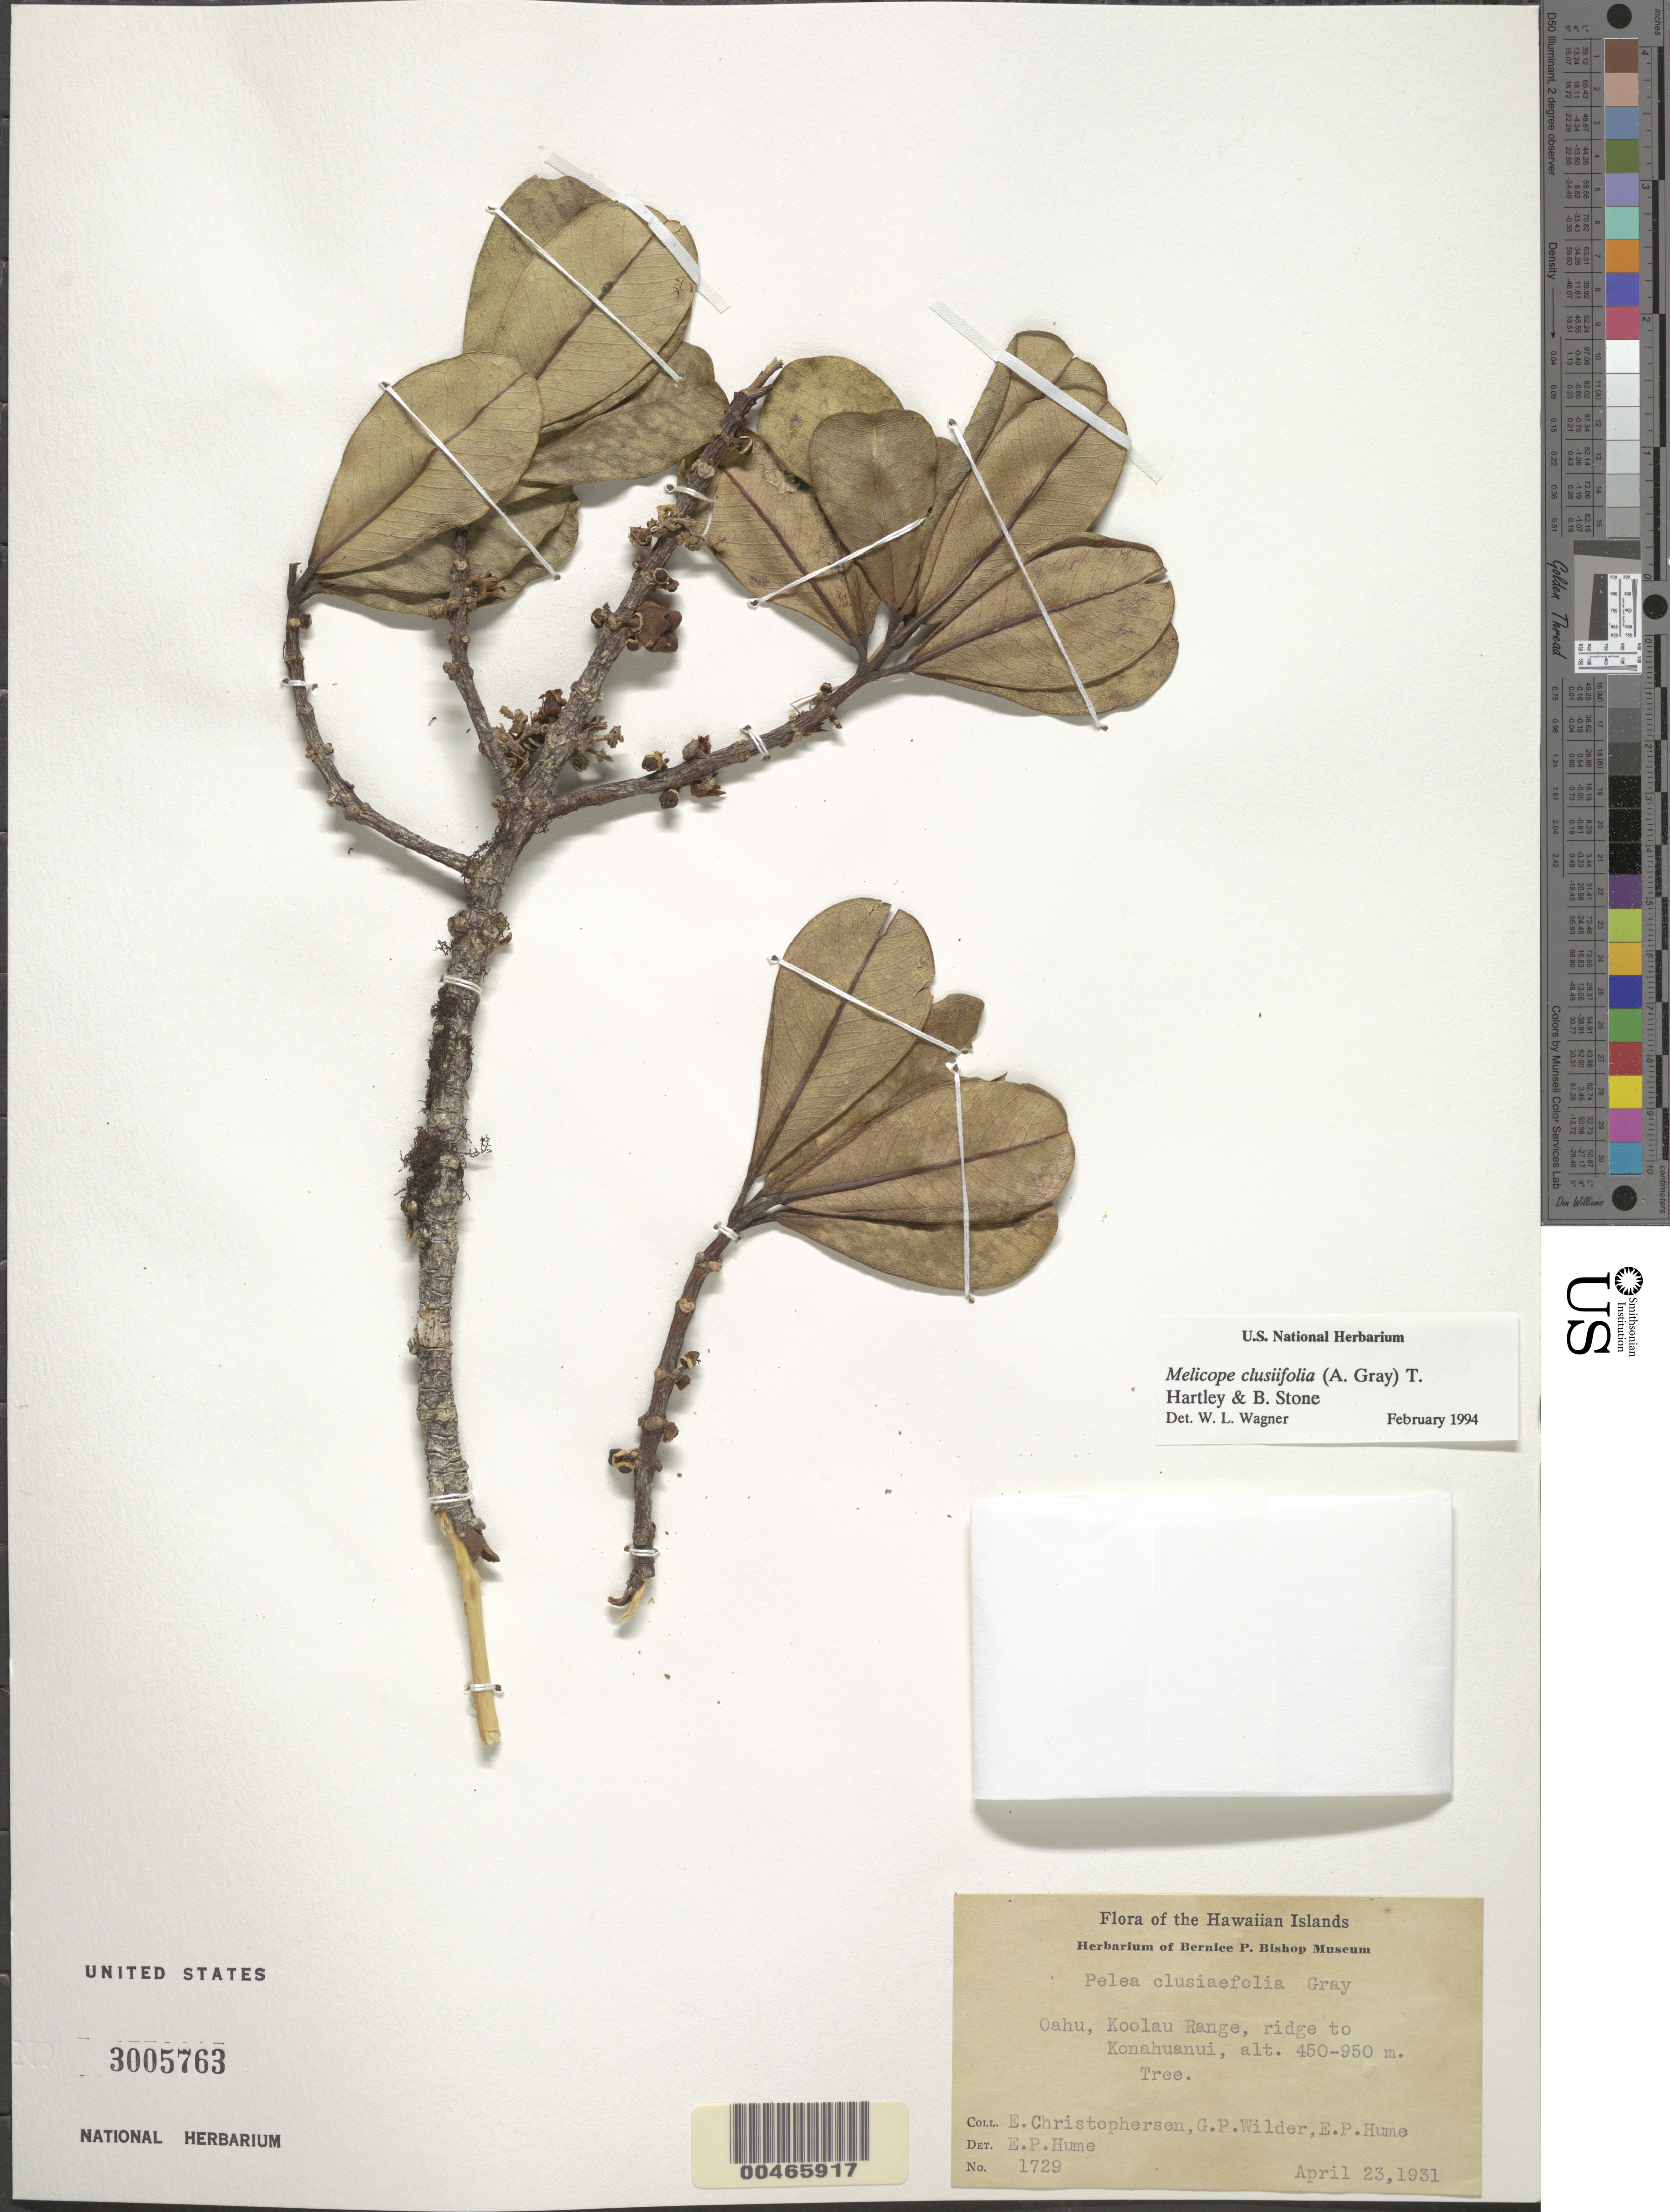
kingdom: Plantae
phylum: Tracheophyta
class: Magnoliopsida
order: Sapindales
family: Rutaceae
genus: Melicope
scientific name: Melicope clusiifolia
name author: (A. Gray) T.G. Hartley & B.C. Stone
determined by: Wagner, W. L., (BOT), Smithsonian Institution - National Museum of Natural History (UNITED STATES)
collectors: E. Christophersen, G. Wilder & E. Hume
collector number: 1729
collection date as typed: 23 Apr 1931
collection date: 1931-04-23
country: United States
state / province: Hawaii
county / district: Honolulu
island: Oahu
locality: Koolau Range, ridge to Konahuanui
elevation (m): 450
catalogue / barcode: US 3005763